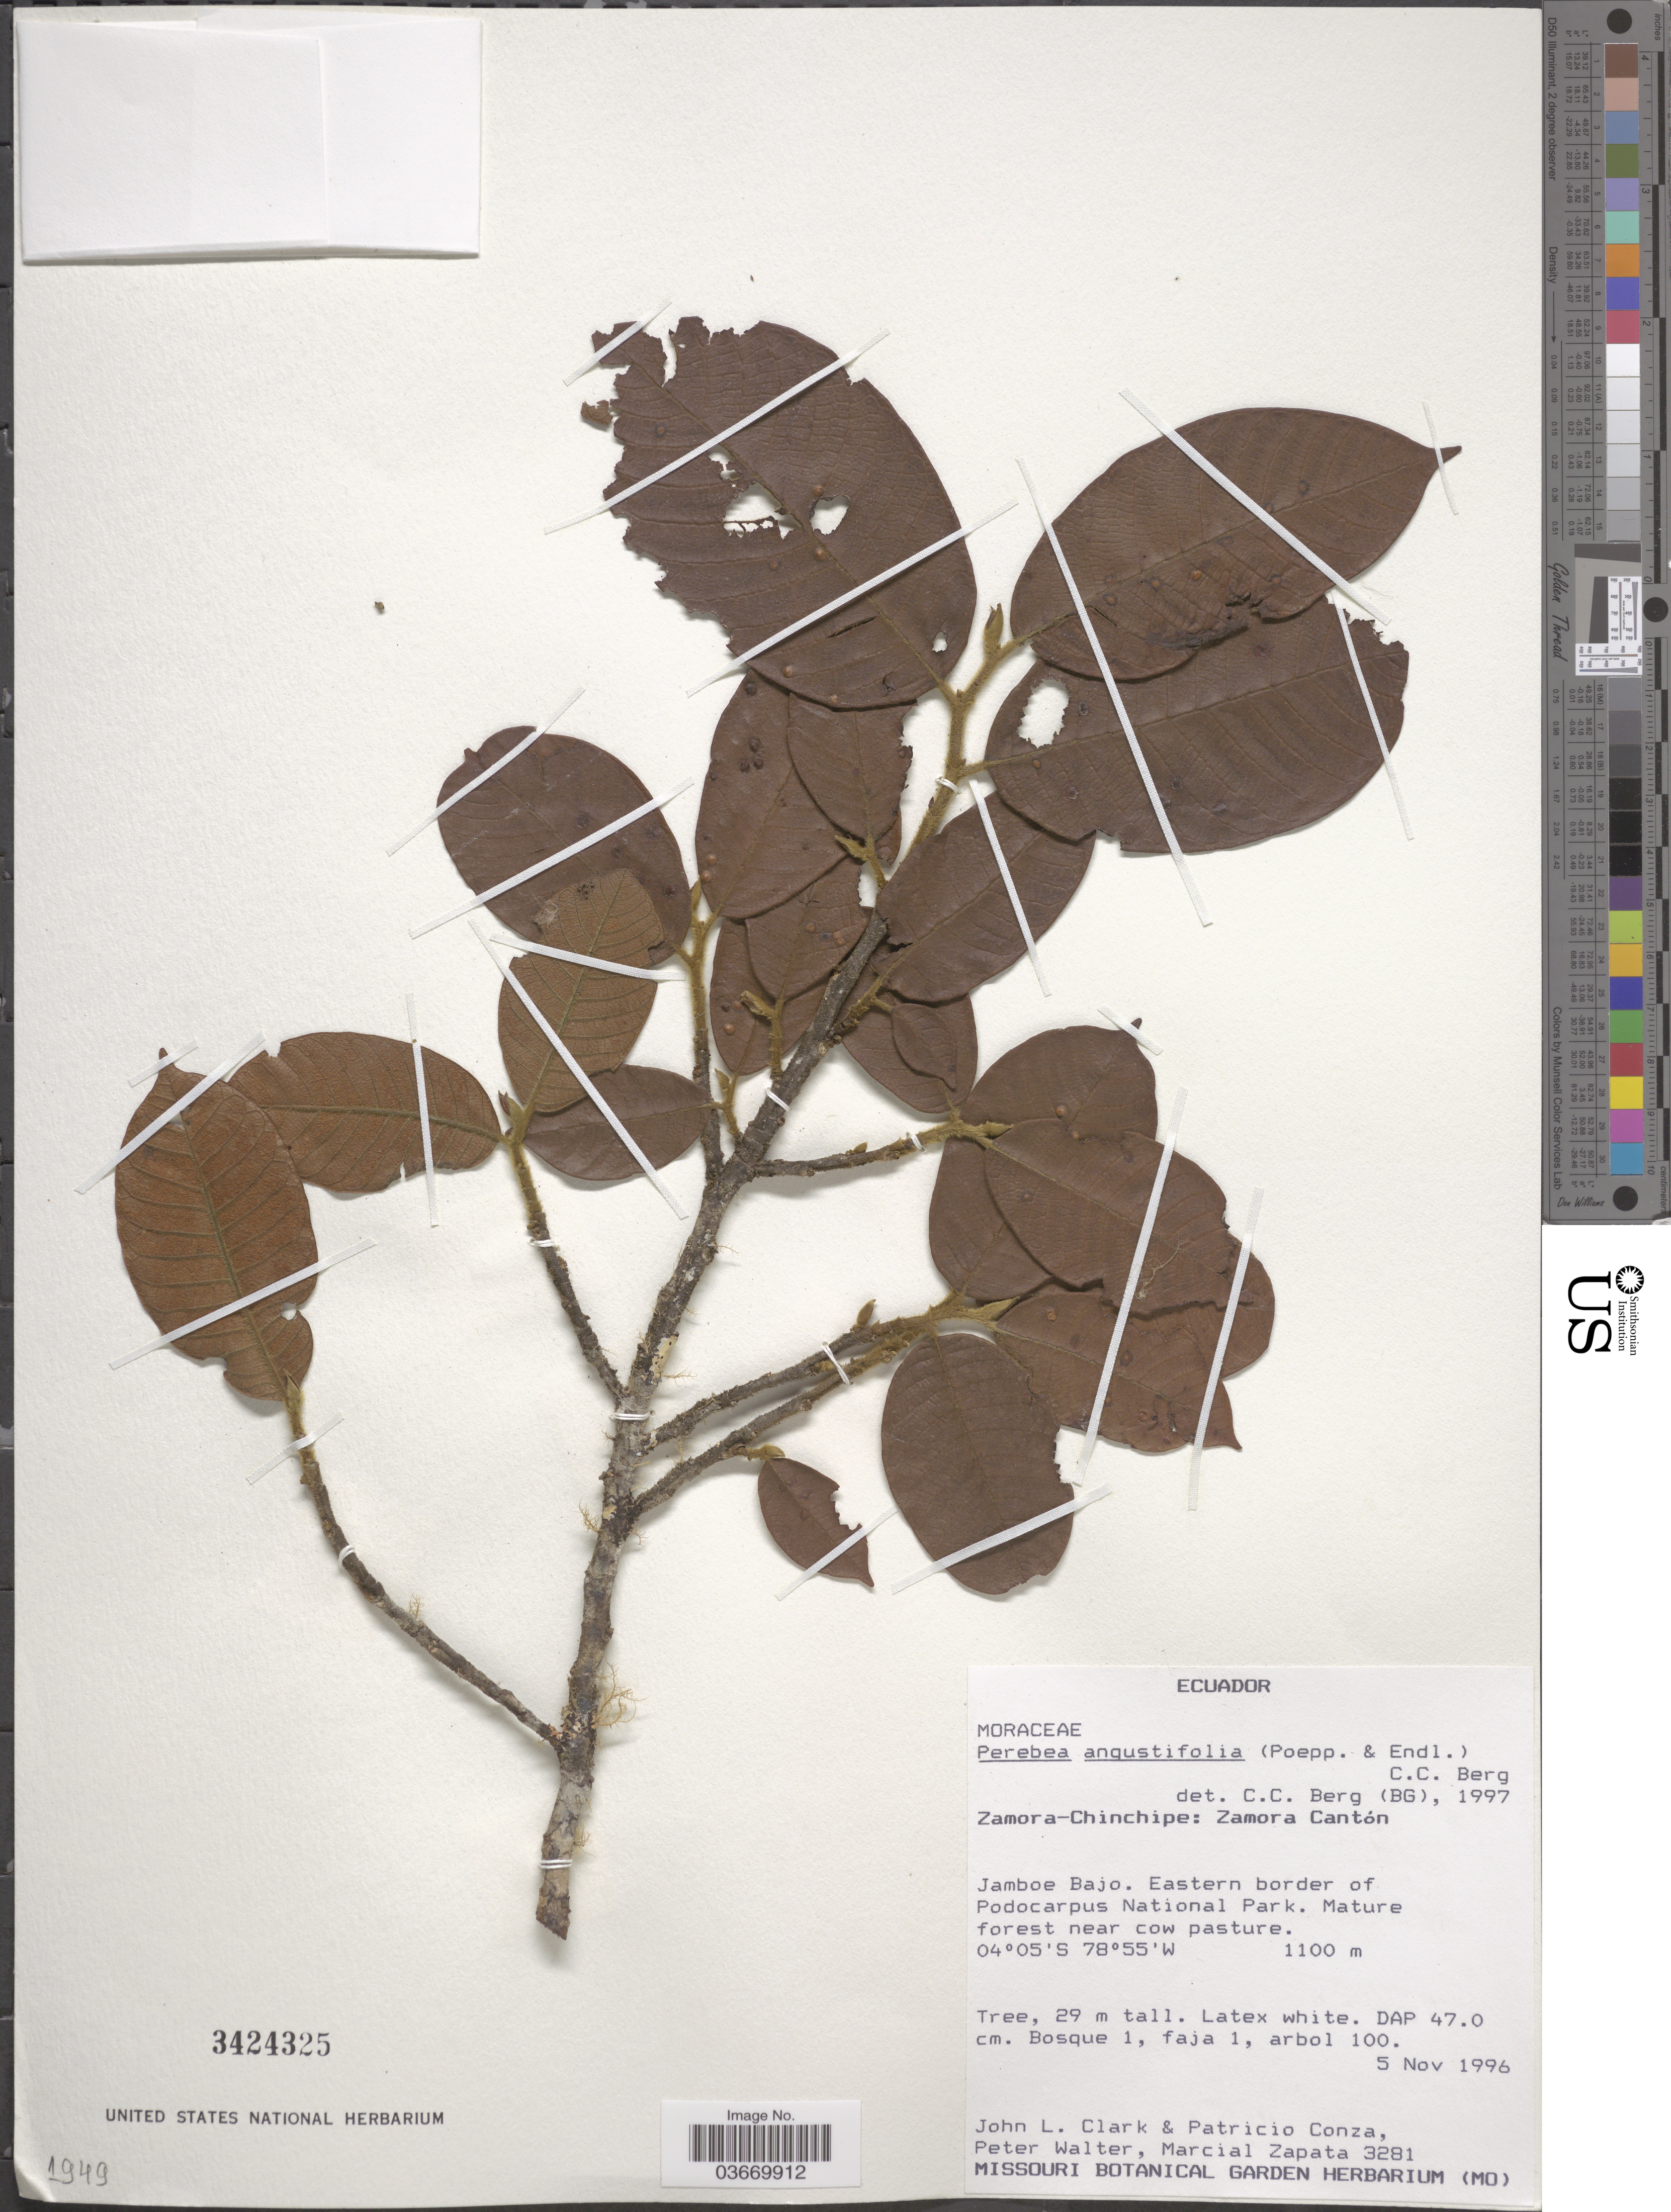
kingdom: Plantae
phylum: Tracheophyta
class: Magnoliopsida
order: Rosales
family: Moraceae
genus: Perebea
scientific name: Perebea angustifolia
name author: (Poepp. & Endl.) C.C. Berg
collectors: J. L. Clark, P. Conza, P. Walter & M. Zapata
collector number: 3281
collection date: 1996-11-05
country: Ecuador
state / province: Zamora-Chinchipe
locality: Zamora Cantón. Jamboe Bajo. Eastern border of Podocarpus National Park.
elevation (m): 1100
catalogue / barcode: US 3424325